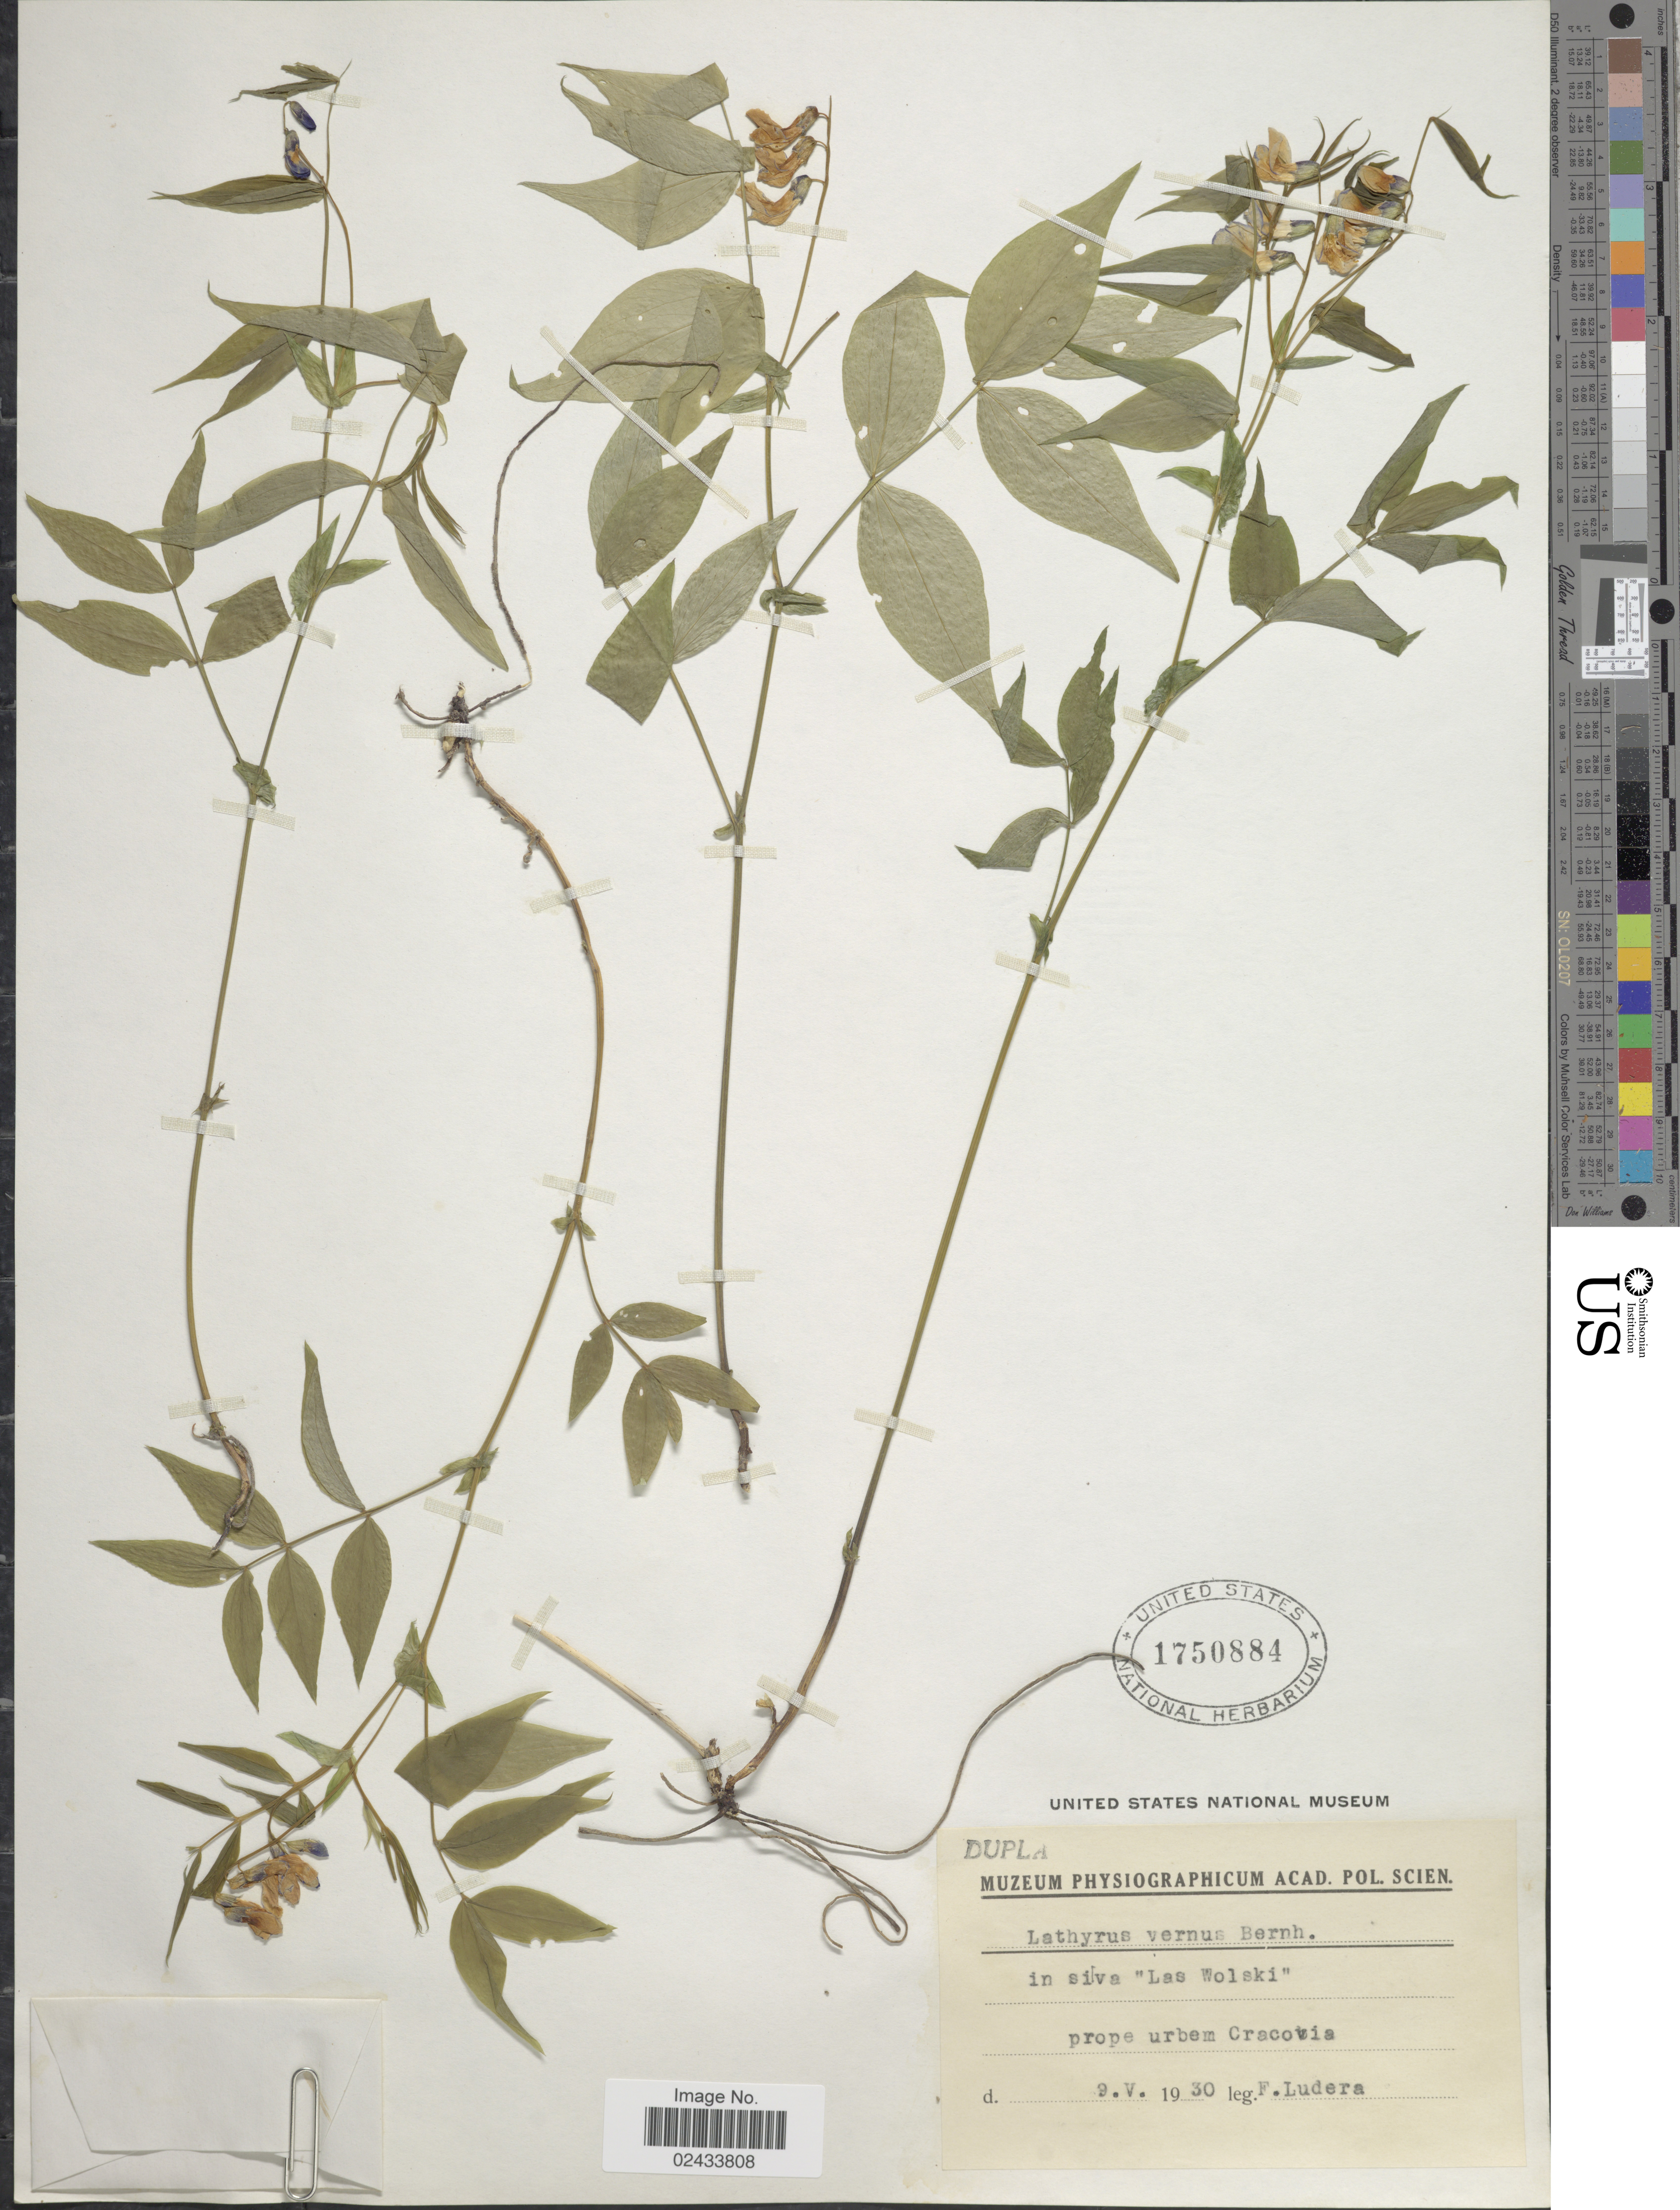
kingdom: Plantae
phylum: Tracheophyta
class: Magnoliopsida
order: Fabales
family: Fabaceae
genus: Lathyrus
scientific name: Lathyrus vernus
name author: (L.) Bernh.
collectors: F. Ludera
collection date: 1930-05-09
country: Poland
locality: In silva "Las Wolski" prope urbem Cracovia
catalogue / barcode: US 1750884